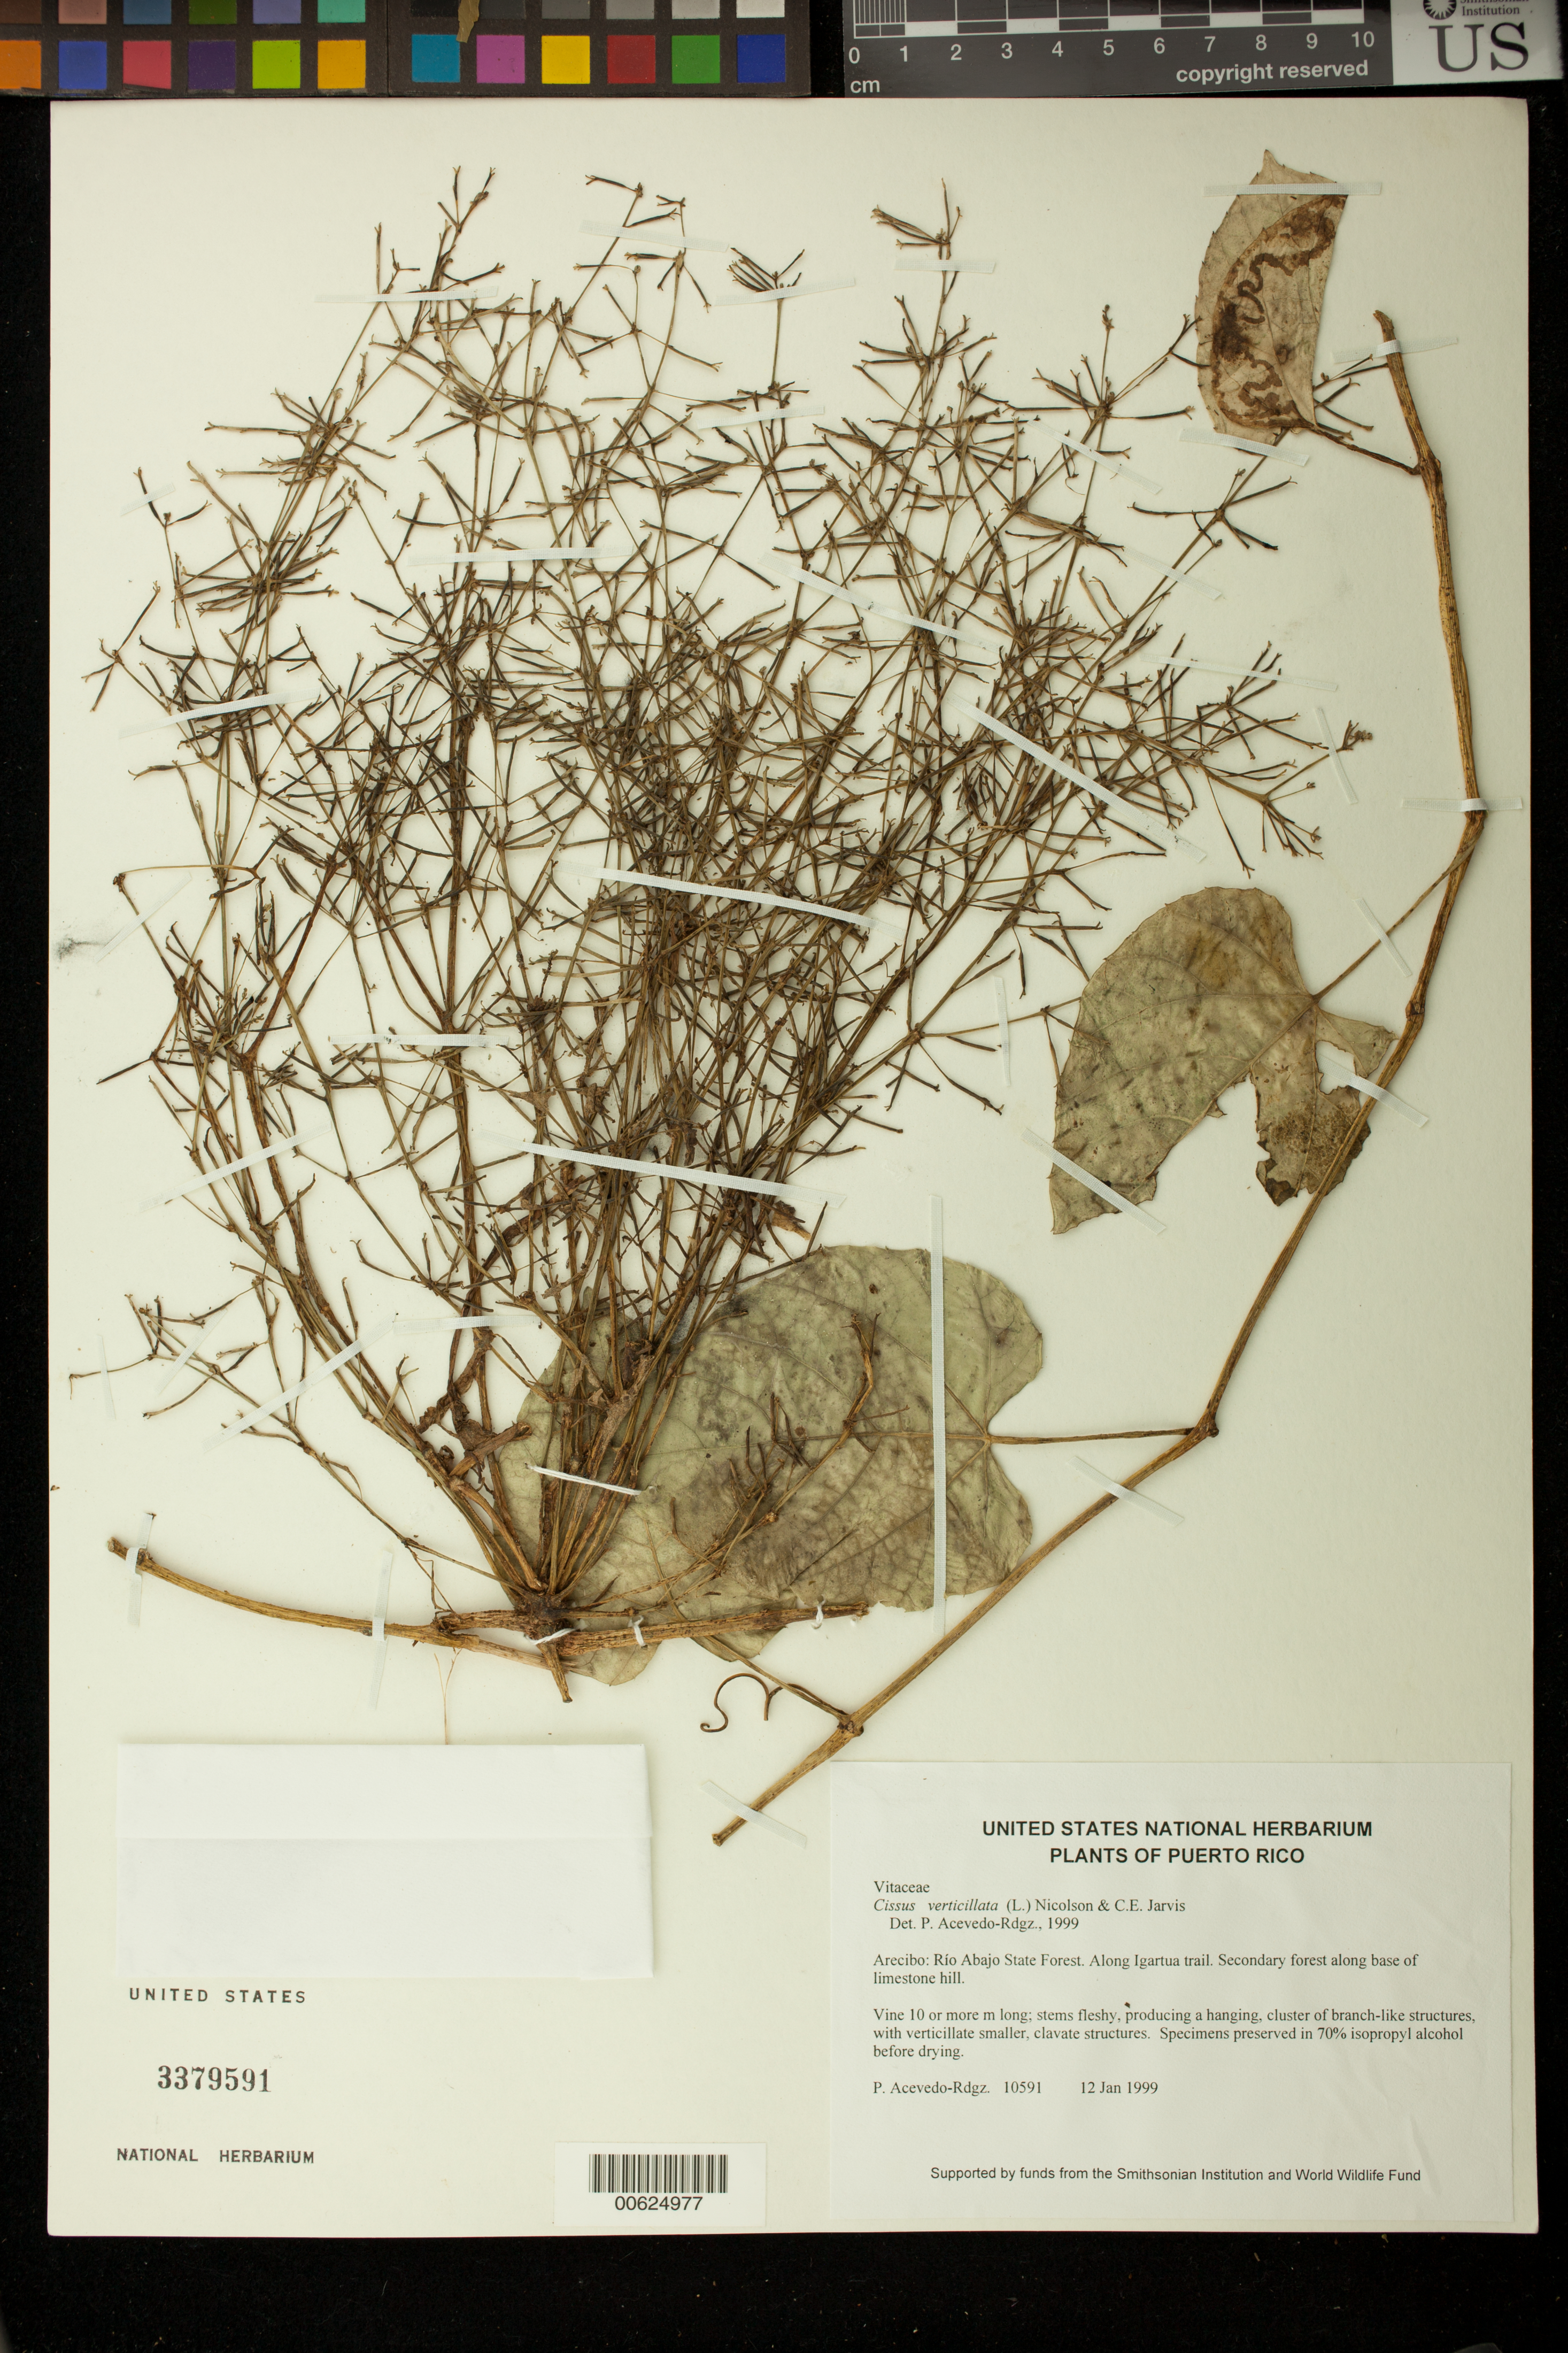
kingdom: Plantae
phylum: Tracheophyta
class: Magnoliopsida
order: Vitales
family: Vitaceae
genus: Cissus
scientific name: Cissus verticillata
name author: (L.) Nicolson & C.E. Jarvis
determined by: Acevedo-Rodríguez, P., (BOT), Smithsonian Institution - National Museum of Natural History (UNITED STATES)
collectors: P. Acevedo-Rodr.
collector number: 10591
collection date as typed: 12 Jan 1999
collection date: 1999-01-12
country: Puerto Rico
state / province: Arecibo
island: Puerto Rico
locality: Arecibo; Río Abajo State Forest. Along Igartua trail.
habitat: Secondary forest along base of limestone hill.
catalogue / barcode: US 3379591